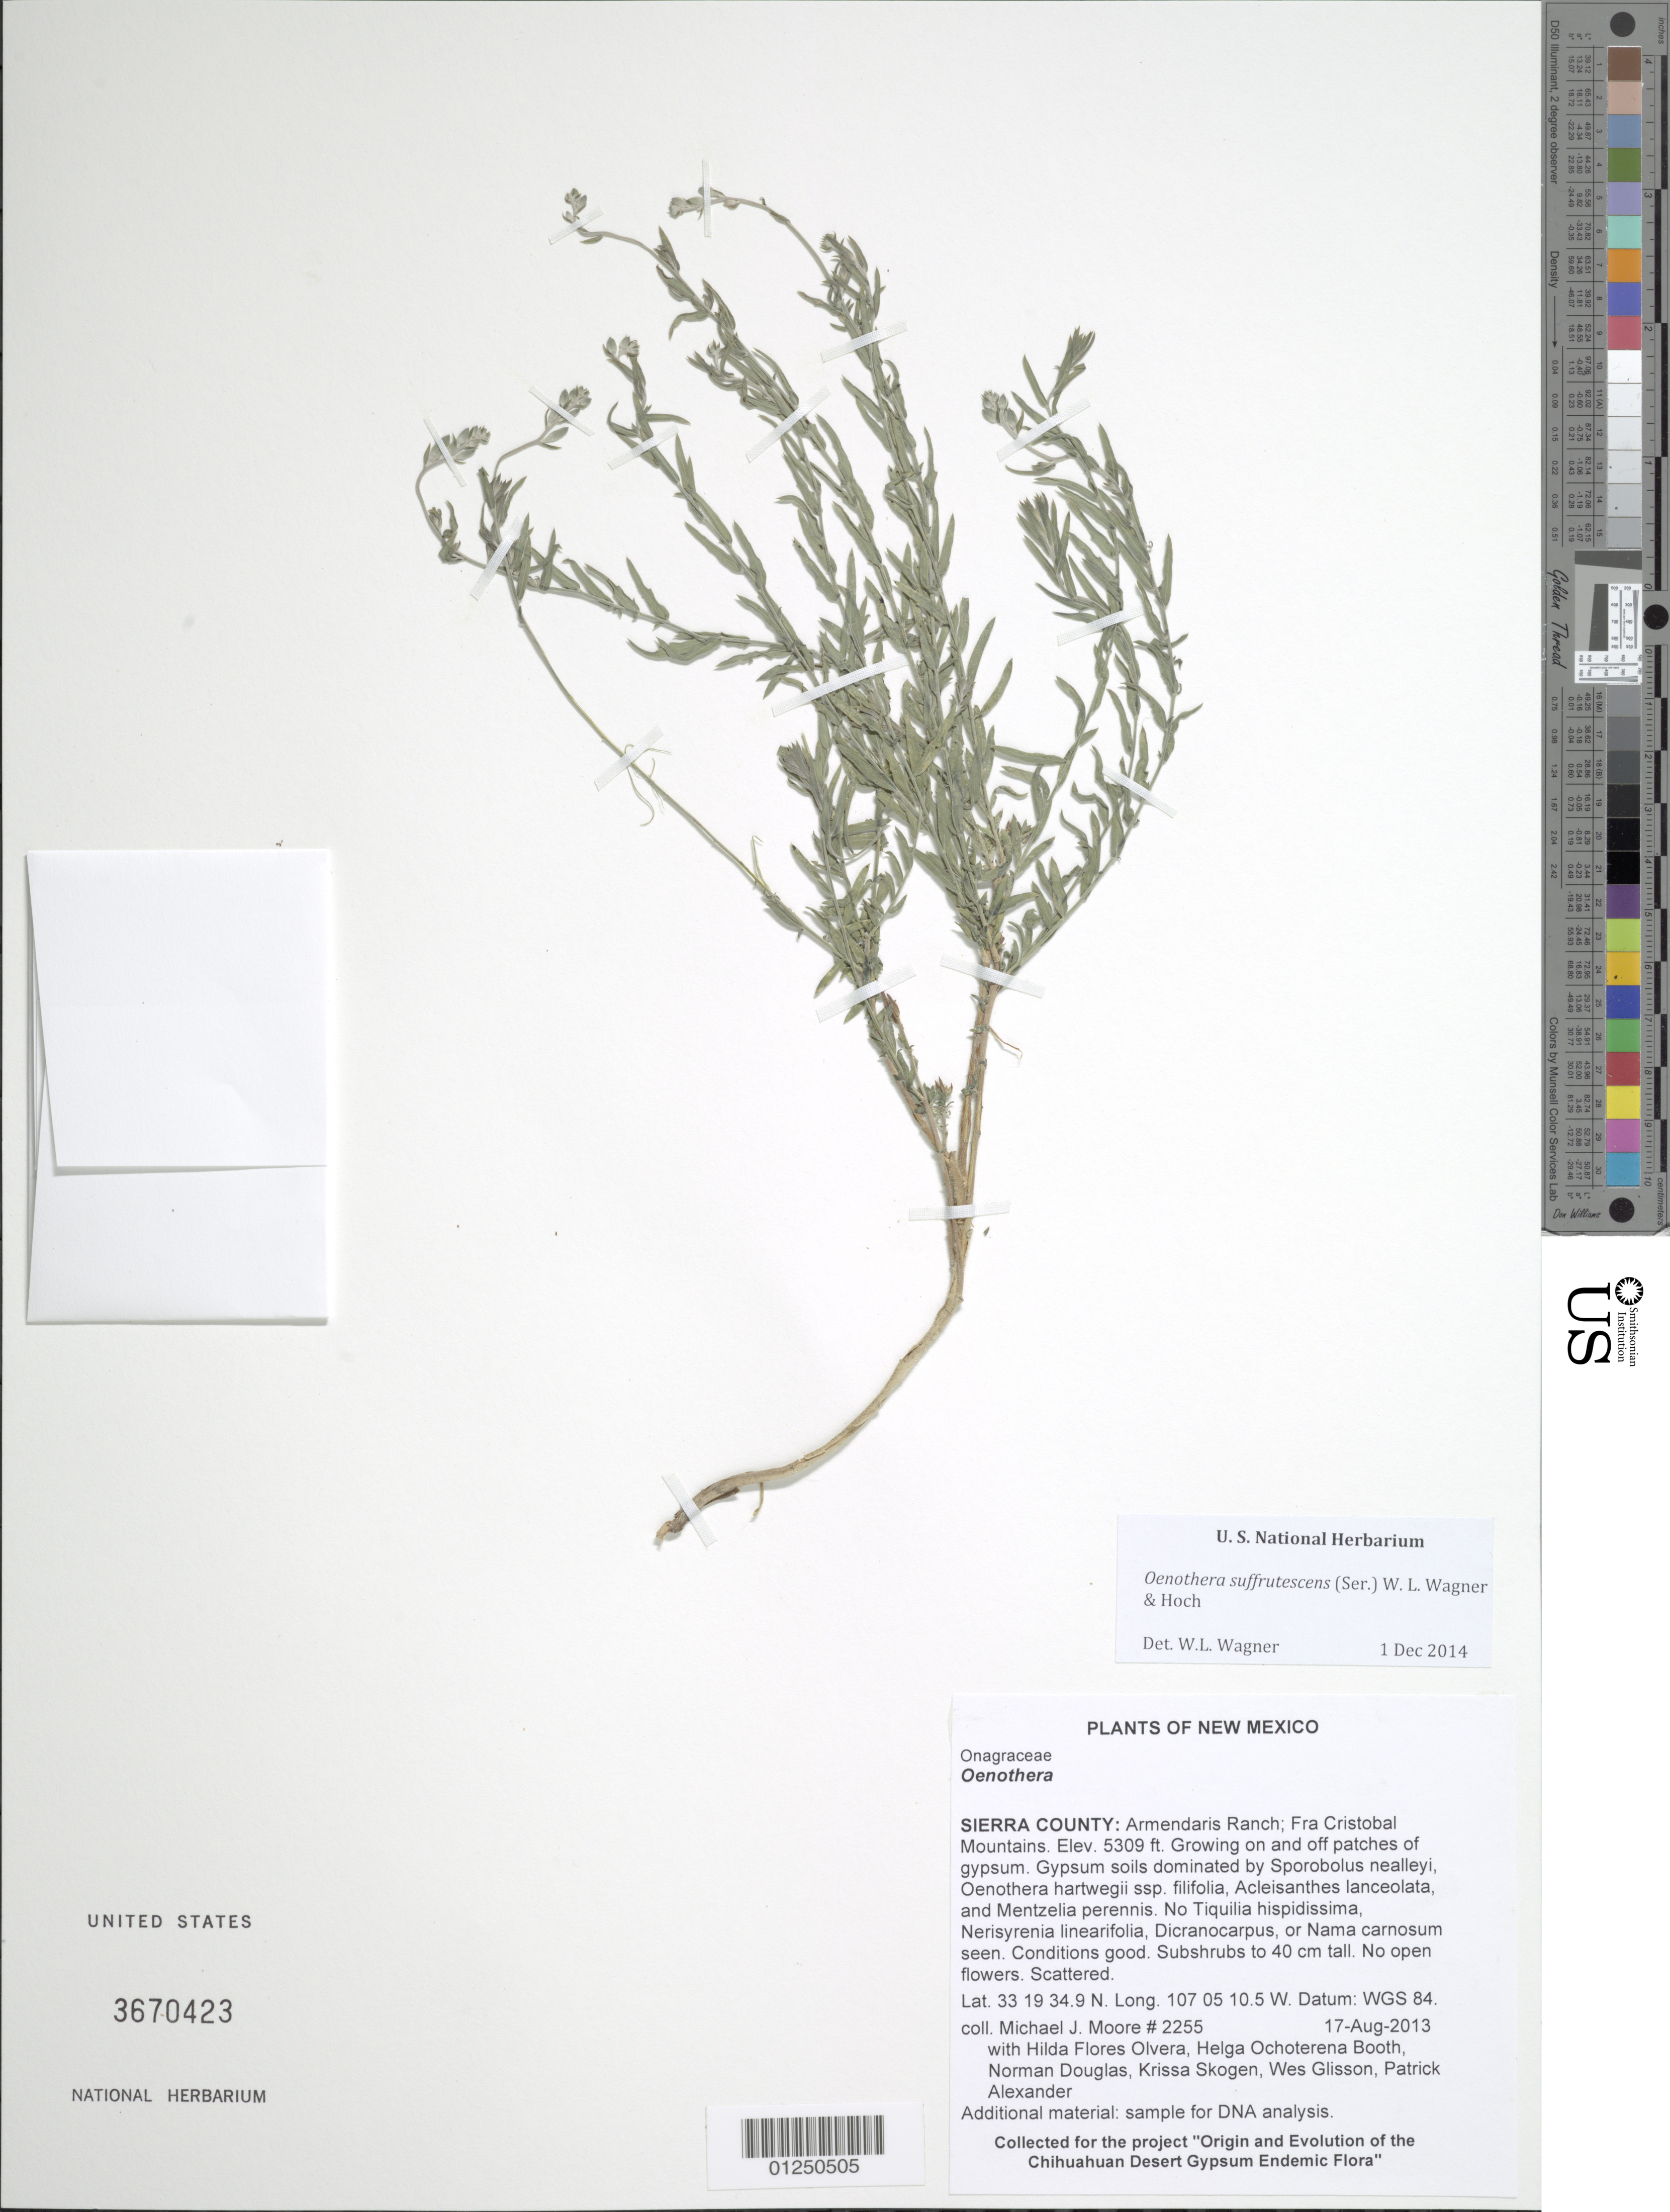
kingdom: Plantae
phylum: Tracheophyta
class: Magnoliopsida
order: Myrtales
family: Onagraceae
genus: Oenothera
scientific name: Oenothera suffrutescens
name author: (Ser.) W.L. Wagner & Hoch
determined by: Wagner, W. L., (BOT), Smithsonian Institution - National Museum of Natural History (UNITED STATES)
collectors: M. J. Moore, H. Flores Olvera, H. Ochoterena-Booth, N. Douglas, K. Skogen, W. Glisson & P. Alexander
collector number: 2255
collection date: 2009-08-16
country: United States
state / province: New Mexico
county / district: Sierra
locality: Armendaris Ranch; Fra Cristobal Mountains.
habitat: Growing on and off patches of gypsum. Gypsum soils dominated by Sporobolus nealleyi, Oenothera hartwegii ssp. filifolia, Acleisanthes lanceolata, and Mentzelia perennis. No Tiquilia hispidissima, Nerisyrenia linearifolia, Dicranocarpus, or Nama carnosum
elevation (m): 1618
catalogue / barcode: US 3670423